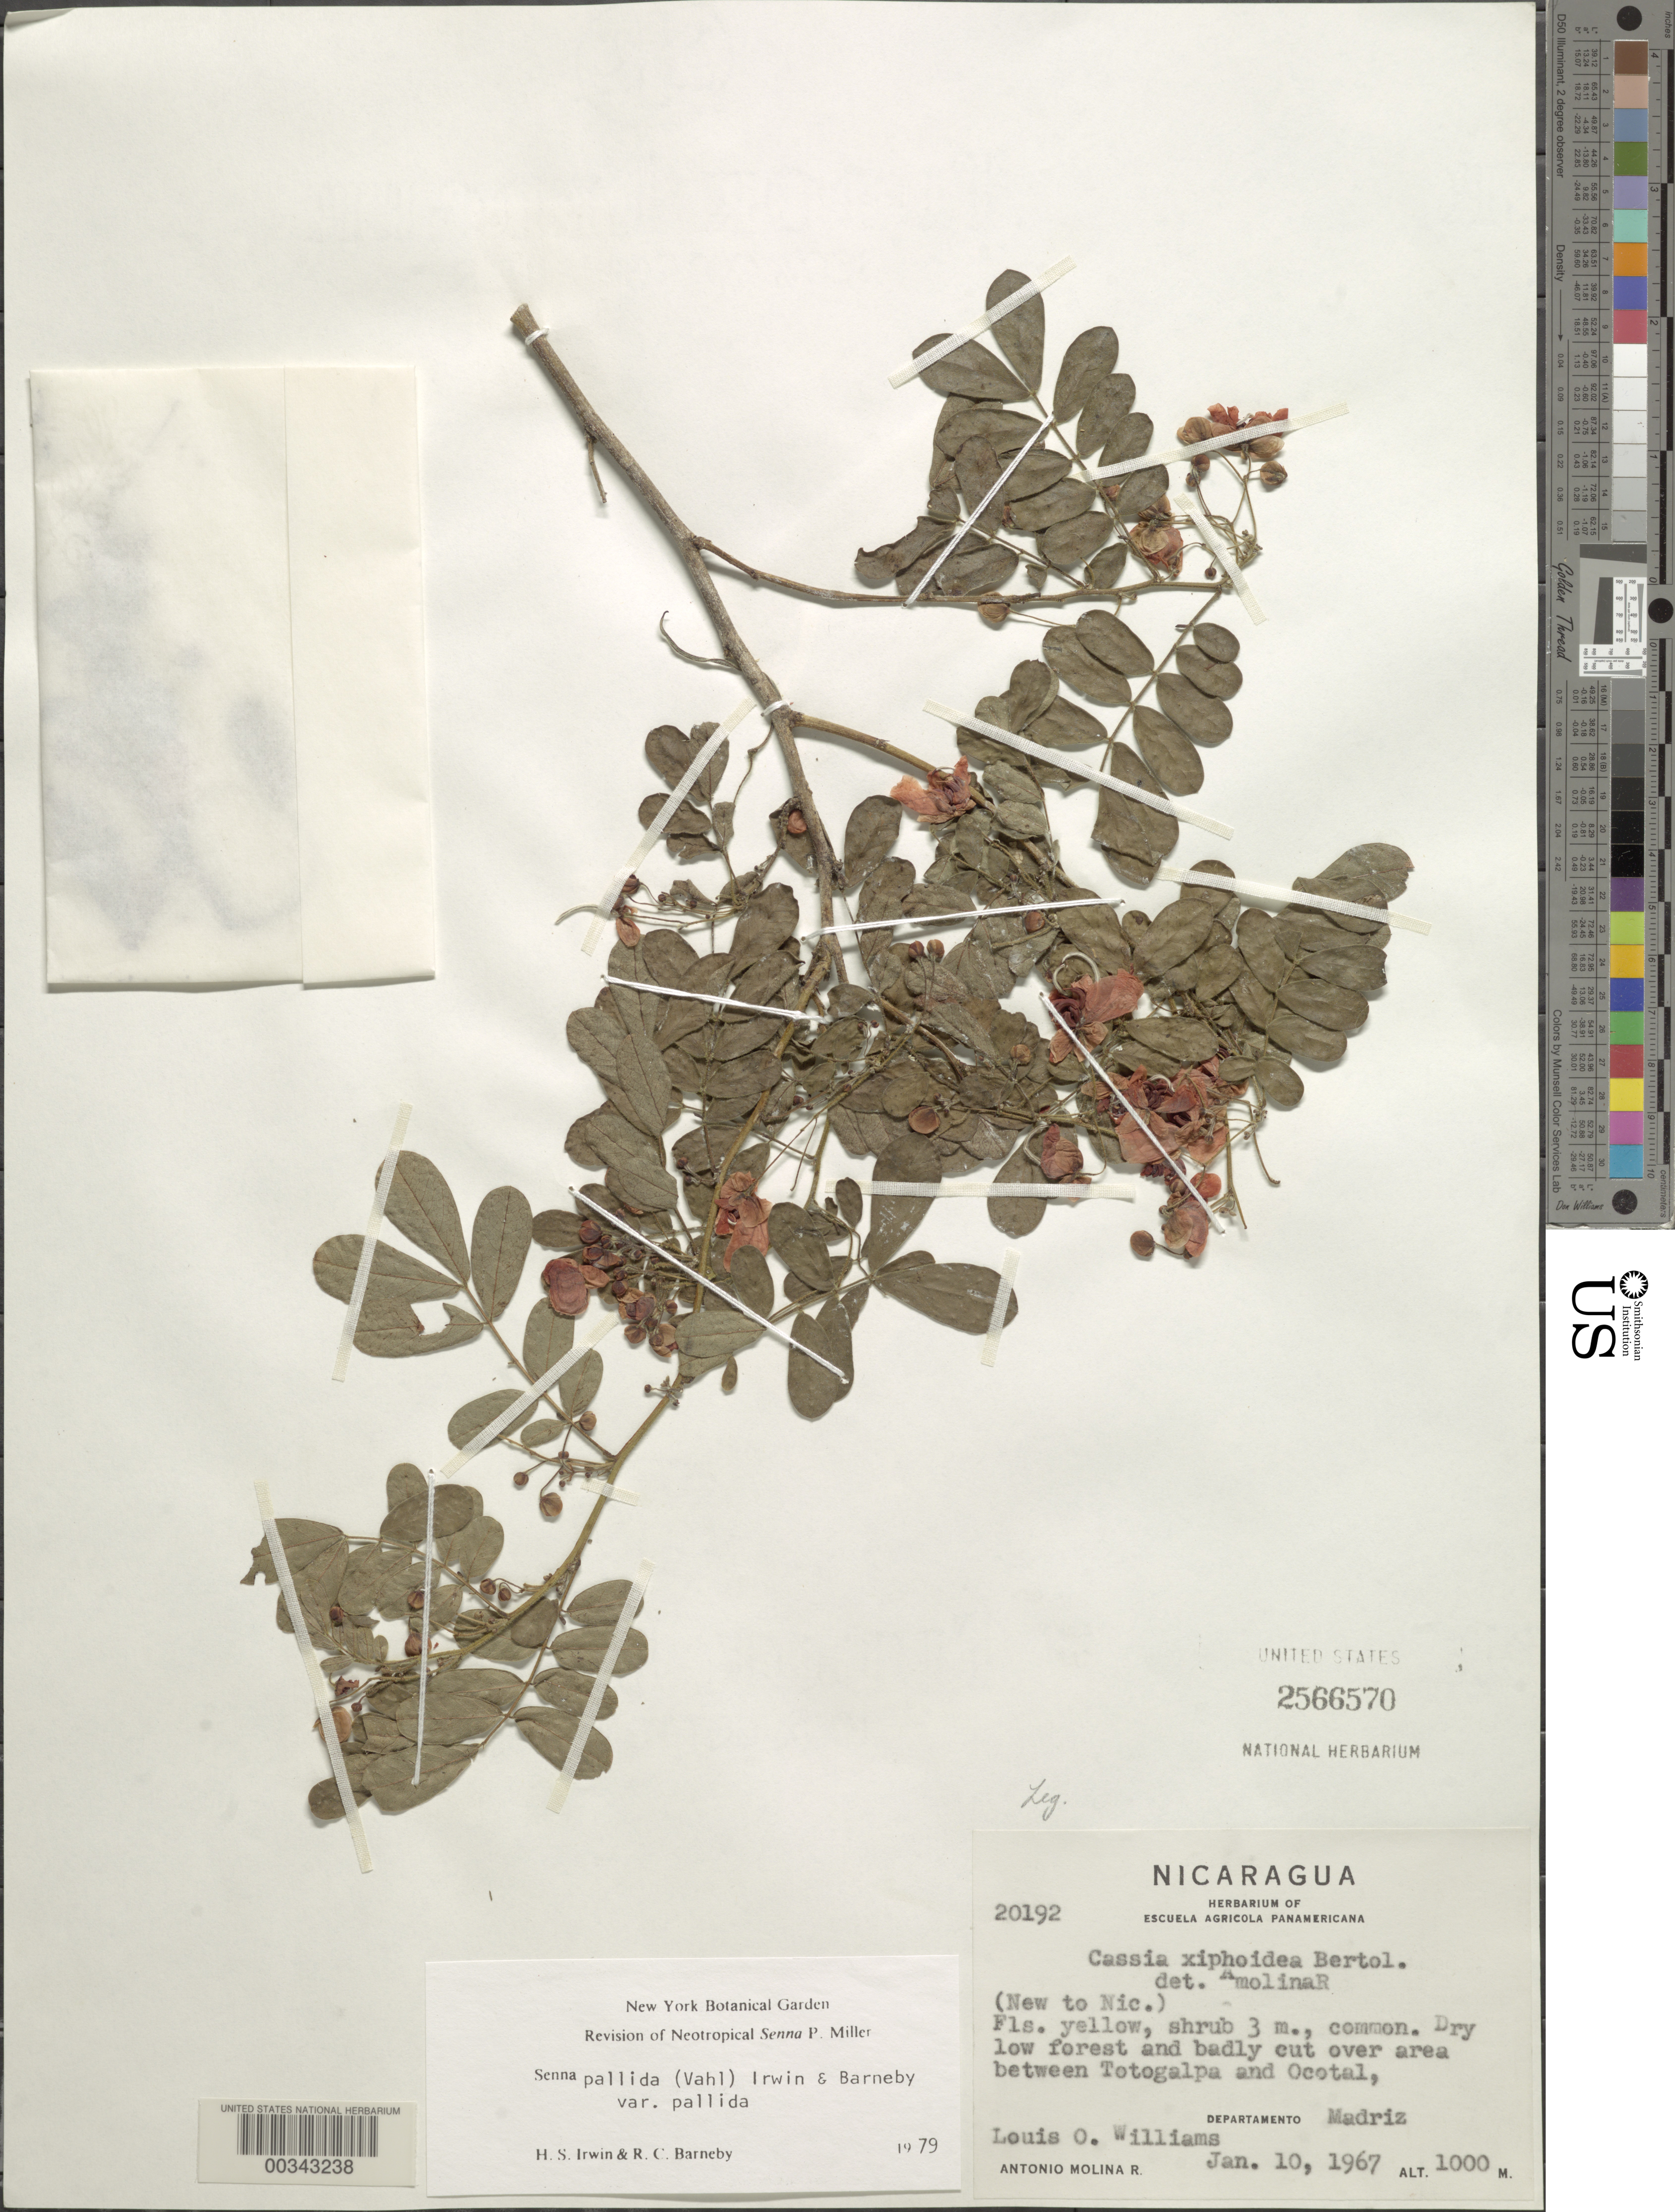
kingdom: Plantae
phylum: Tracheophyta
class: Magnoliopsida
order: Fabales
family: Fabaceae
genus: Senna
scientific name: Senna pallida var. pallida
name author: (Vahl) H.S. Irwin & Barneby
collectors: A. Molina R. & L. O. Williams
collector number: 20192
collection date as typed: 10 Jan 1967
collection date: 1967-01-10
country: Nicaragua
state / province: Madriz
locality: Area between totgalpa and ocotal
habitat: Dry low forest and badly cut over area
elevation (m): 1000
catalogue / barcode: US 2566570